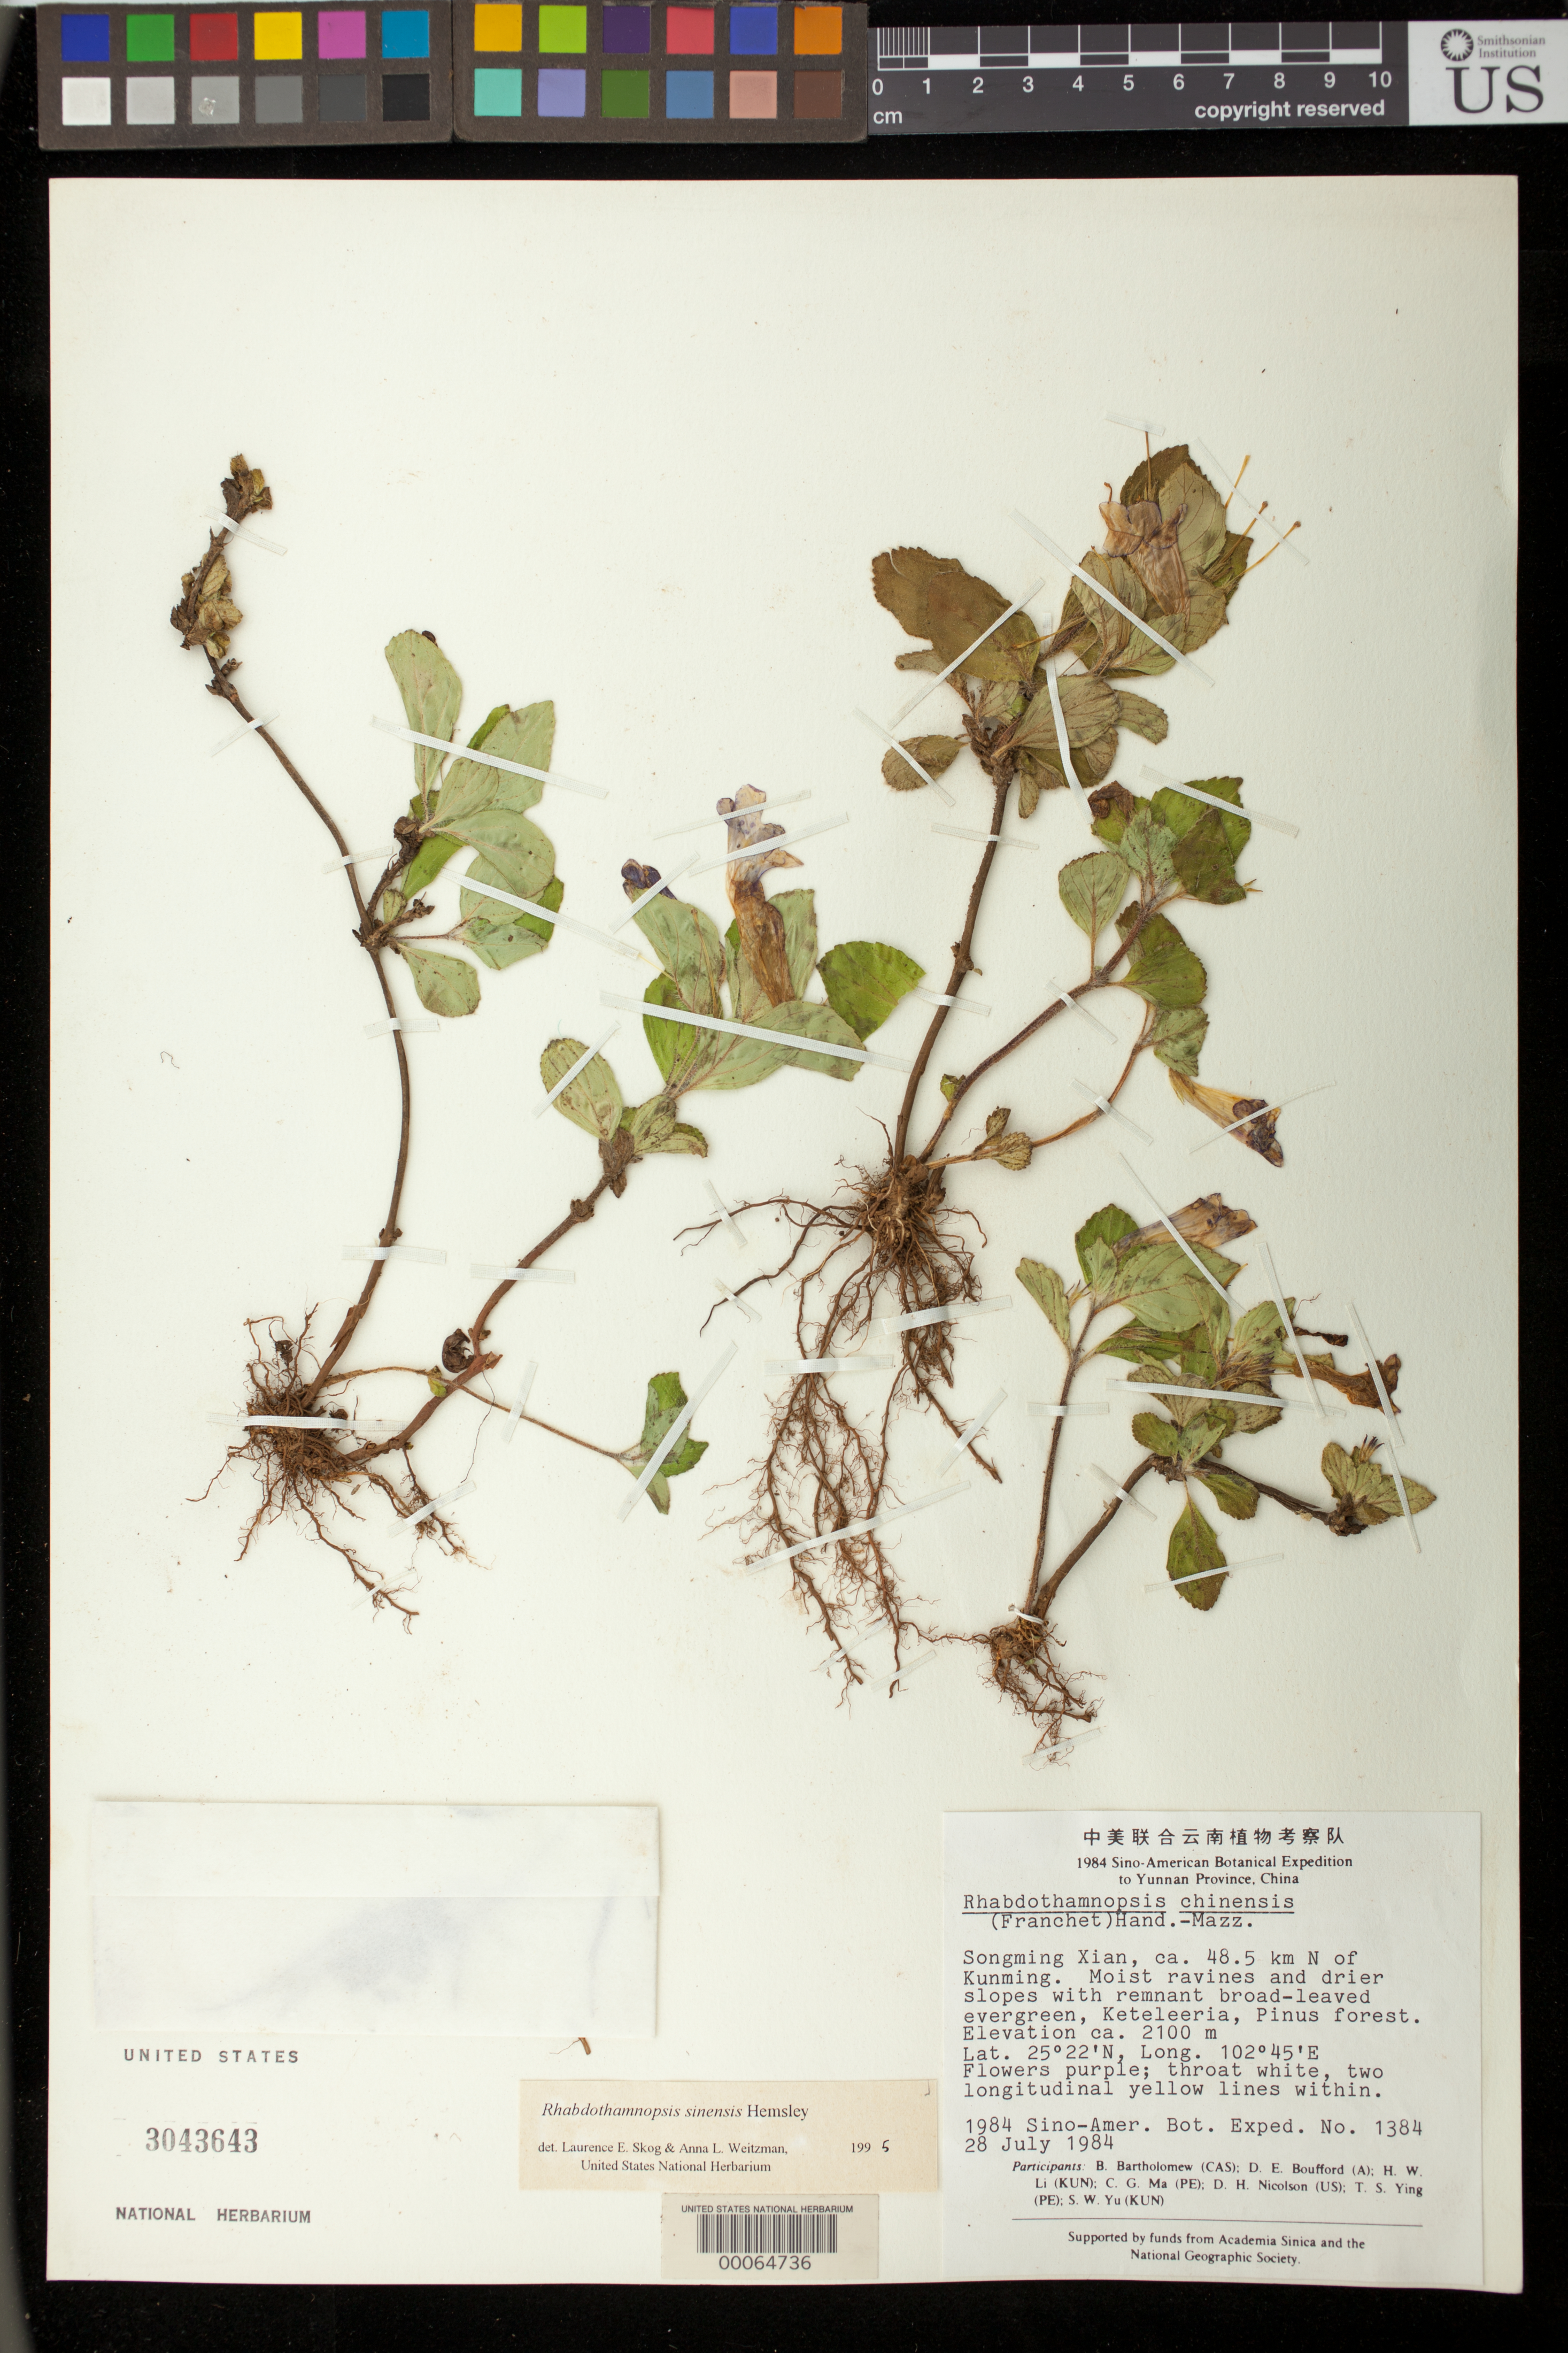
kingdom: Plantae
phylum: Tracheophyta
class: Magnoliopsida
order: Lamiales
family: Gesneriaceae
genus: Rhabdothamnopsis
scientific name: Rhabdothamnopsis sinensis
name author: Hemsl.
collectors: B. Bartholomew, D. E. Boufford, H. W. Li, C. Ma, D. H. Nicolson, T. Ying & S. Yu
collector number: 1384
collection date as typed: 28 Jul 1984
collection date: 1984-07-28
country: China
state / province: Yunnan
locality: Songming xian, 48.5 km n of kunming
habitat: Moist ravines + drier slopes w/remnant broad-lvd evergreen, keteleeria, ....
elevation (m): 2100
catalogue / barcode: US 3043643